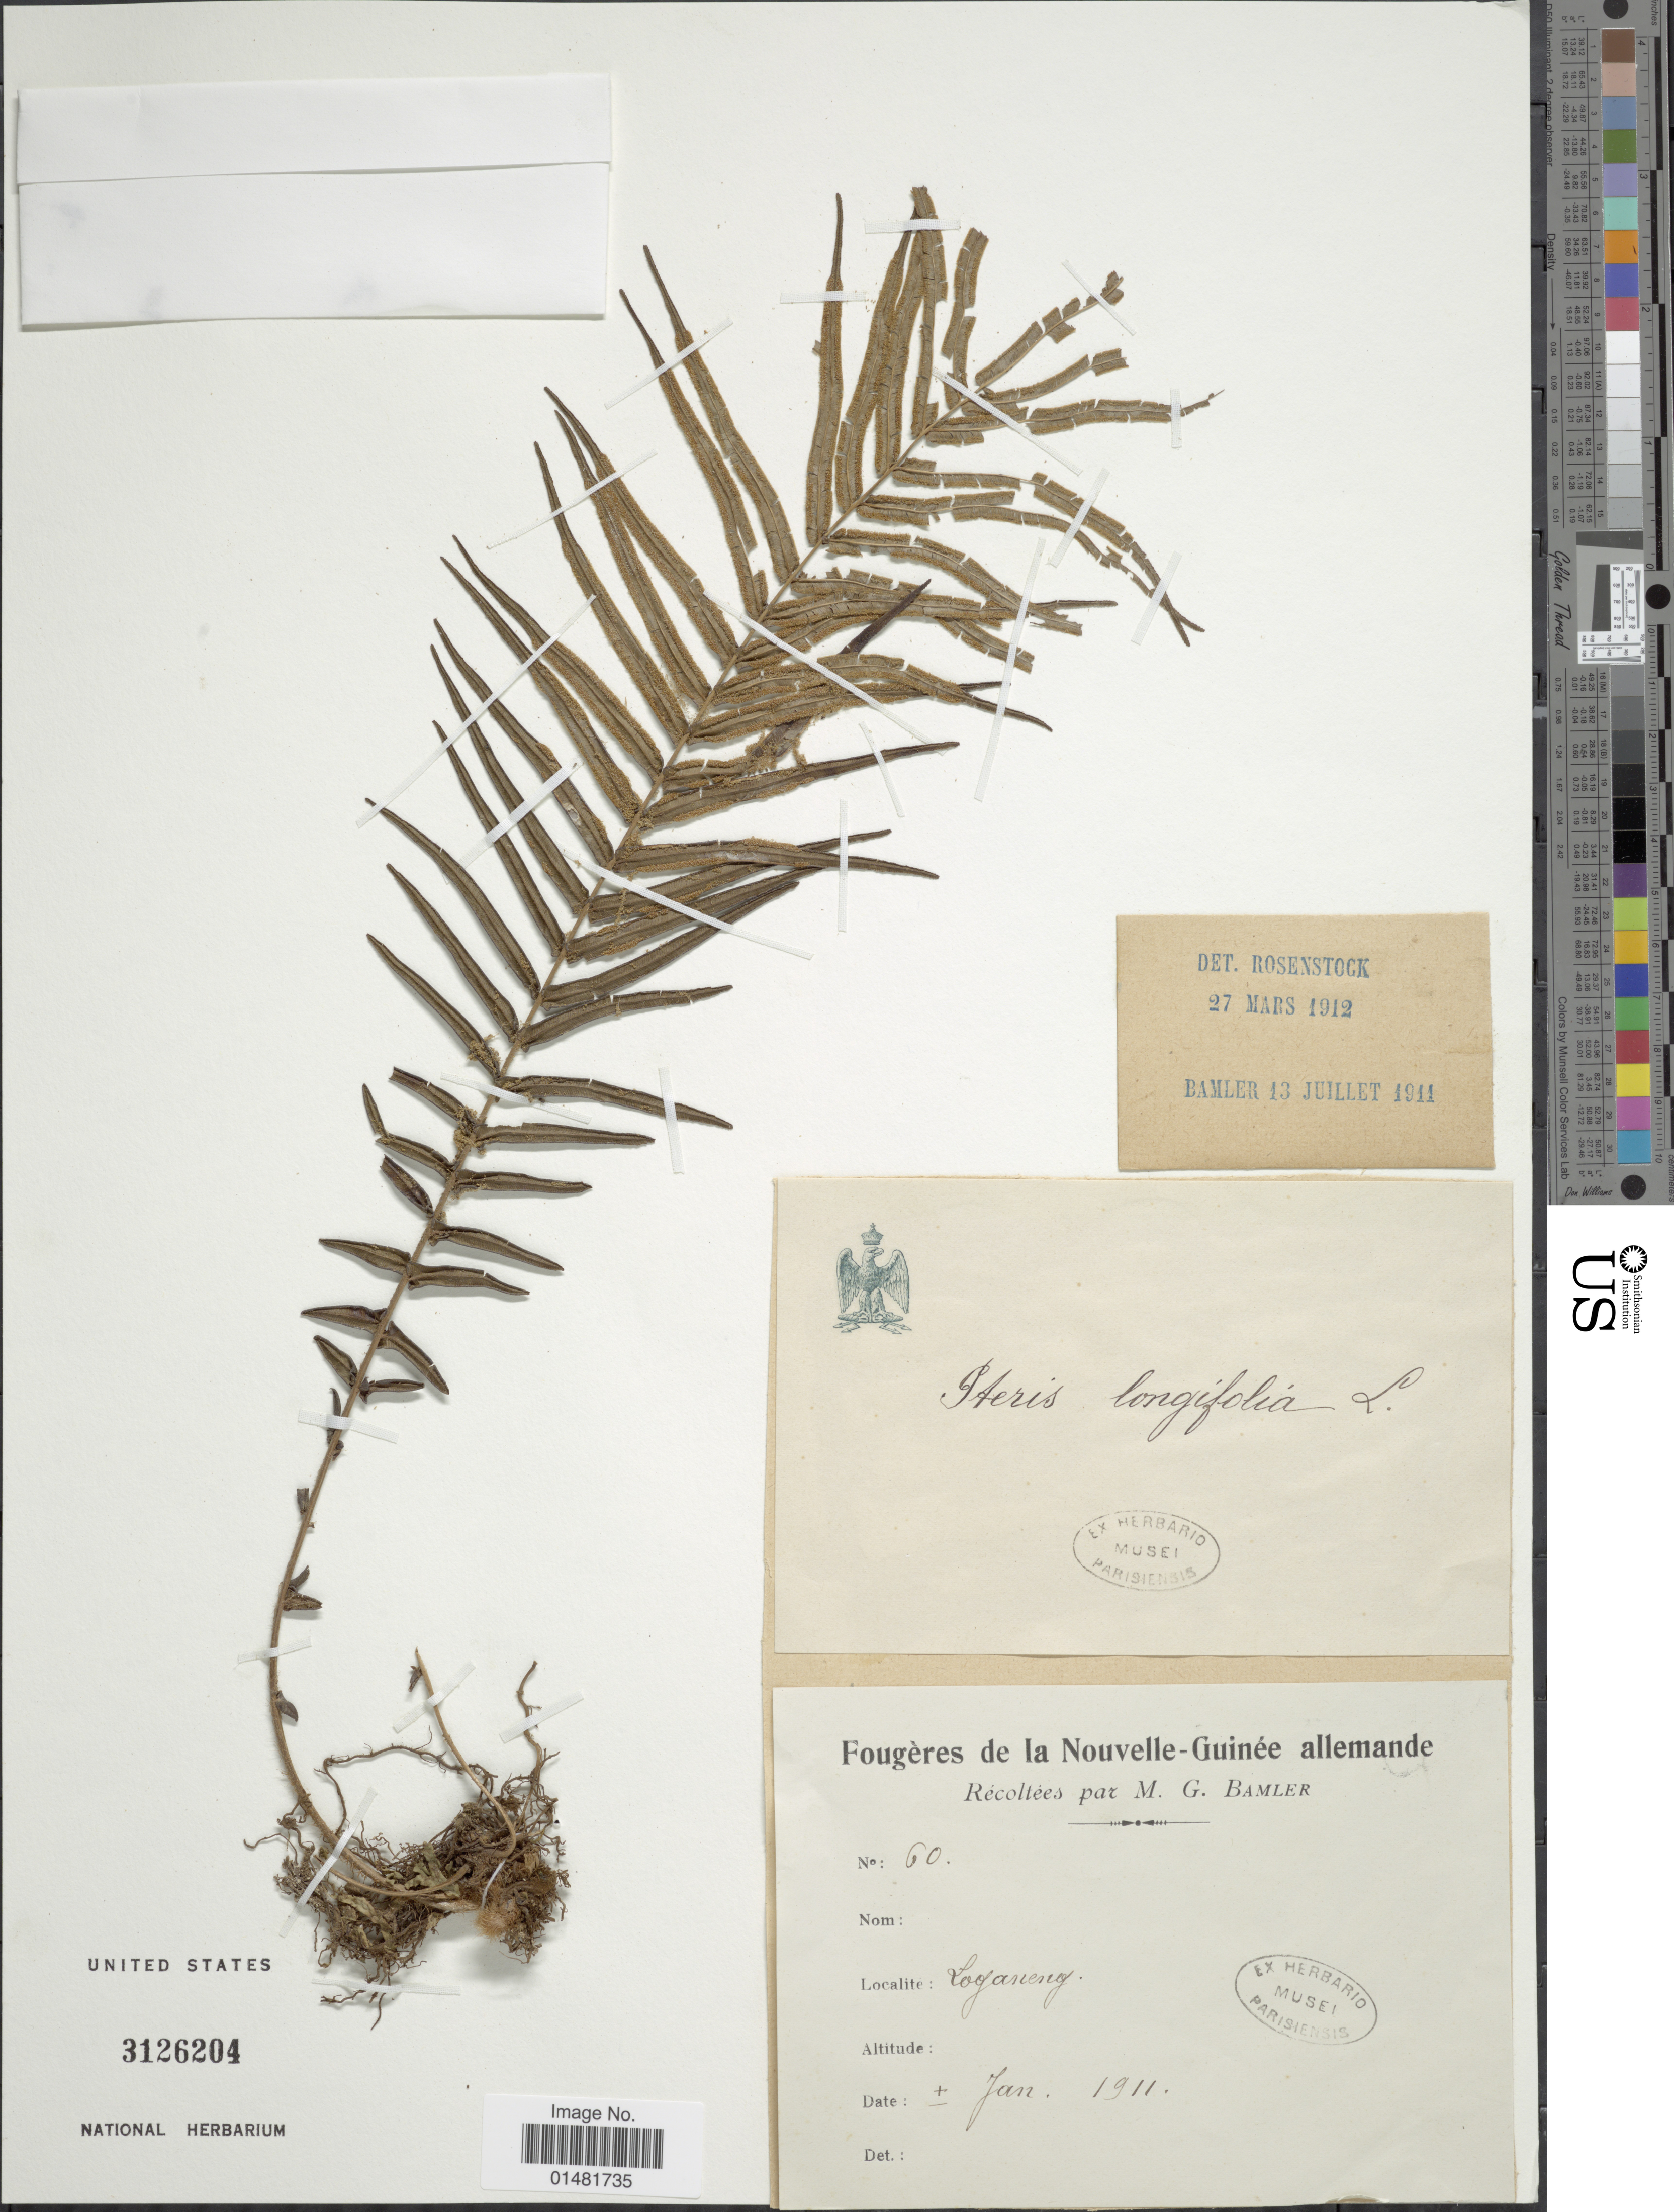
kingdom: Plantae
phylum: Tracheophyta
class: Polypodiopsida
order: Polypodiales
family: Pteridaceae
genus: Pteris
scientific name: Pteris longifolia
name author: L.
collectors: M. Bamler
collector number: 60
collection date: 1911-01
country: Indonesia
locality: Nouvelle-Guineé allemande, Loganeng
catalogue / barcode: US 3126204